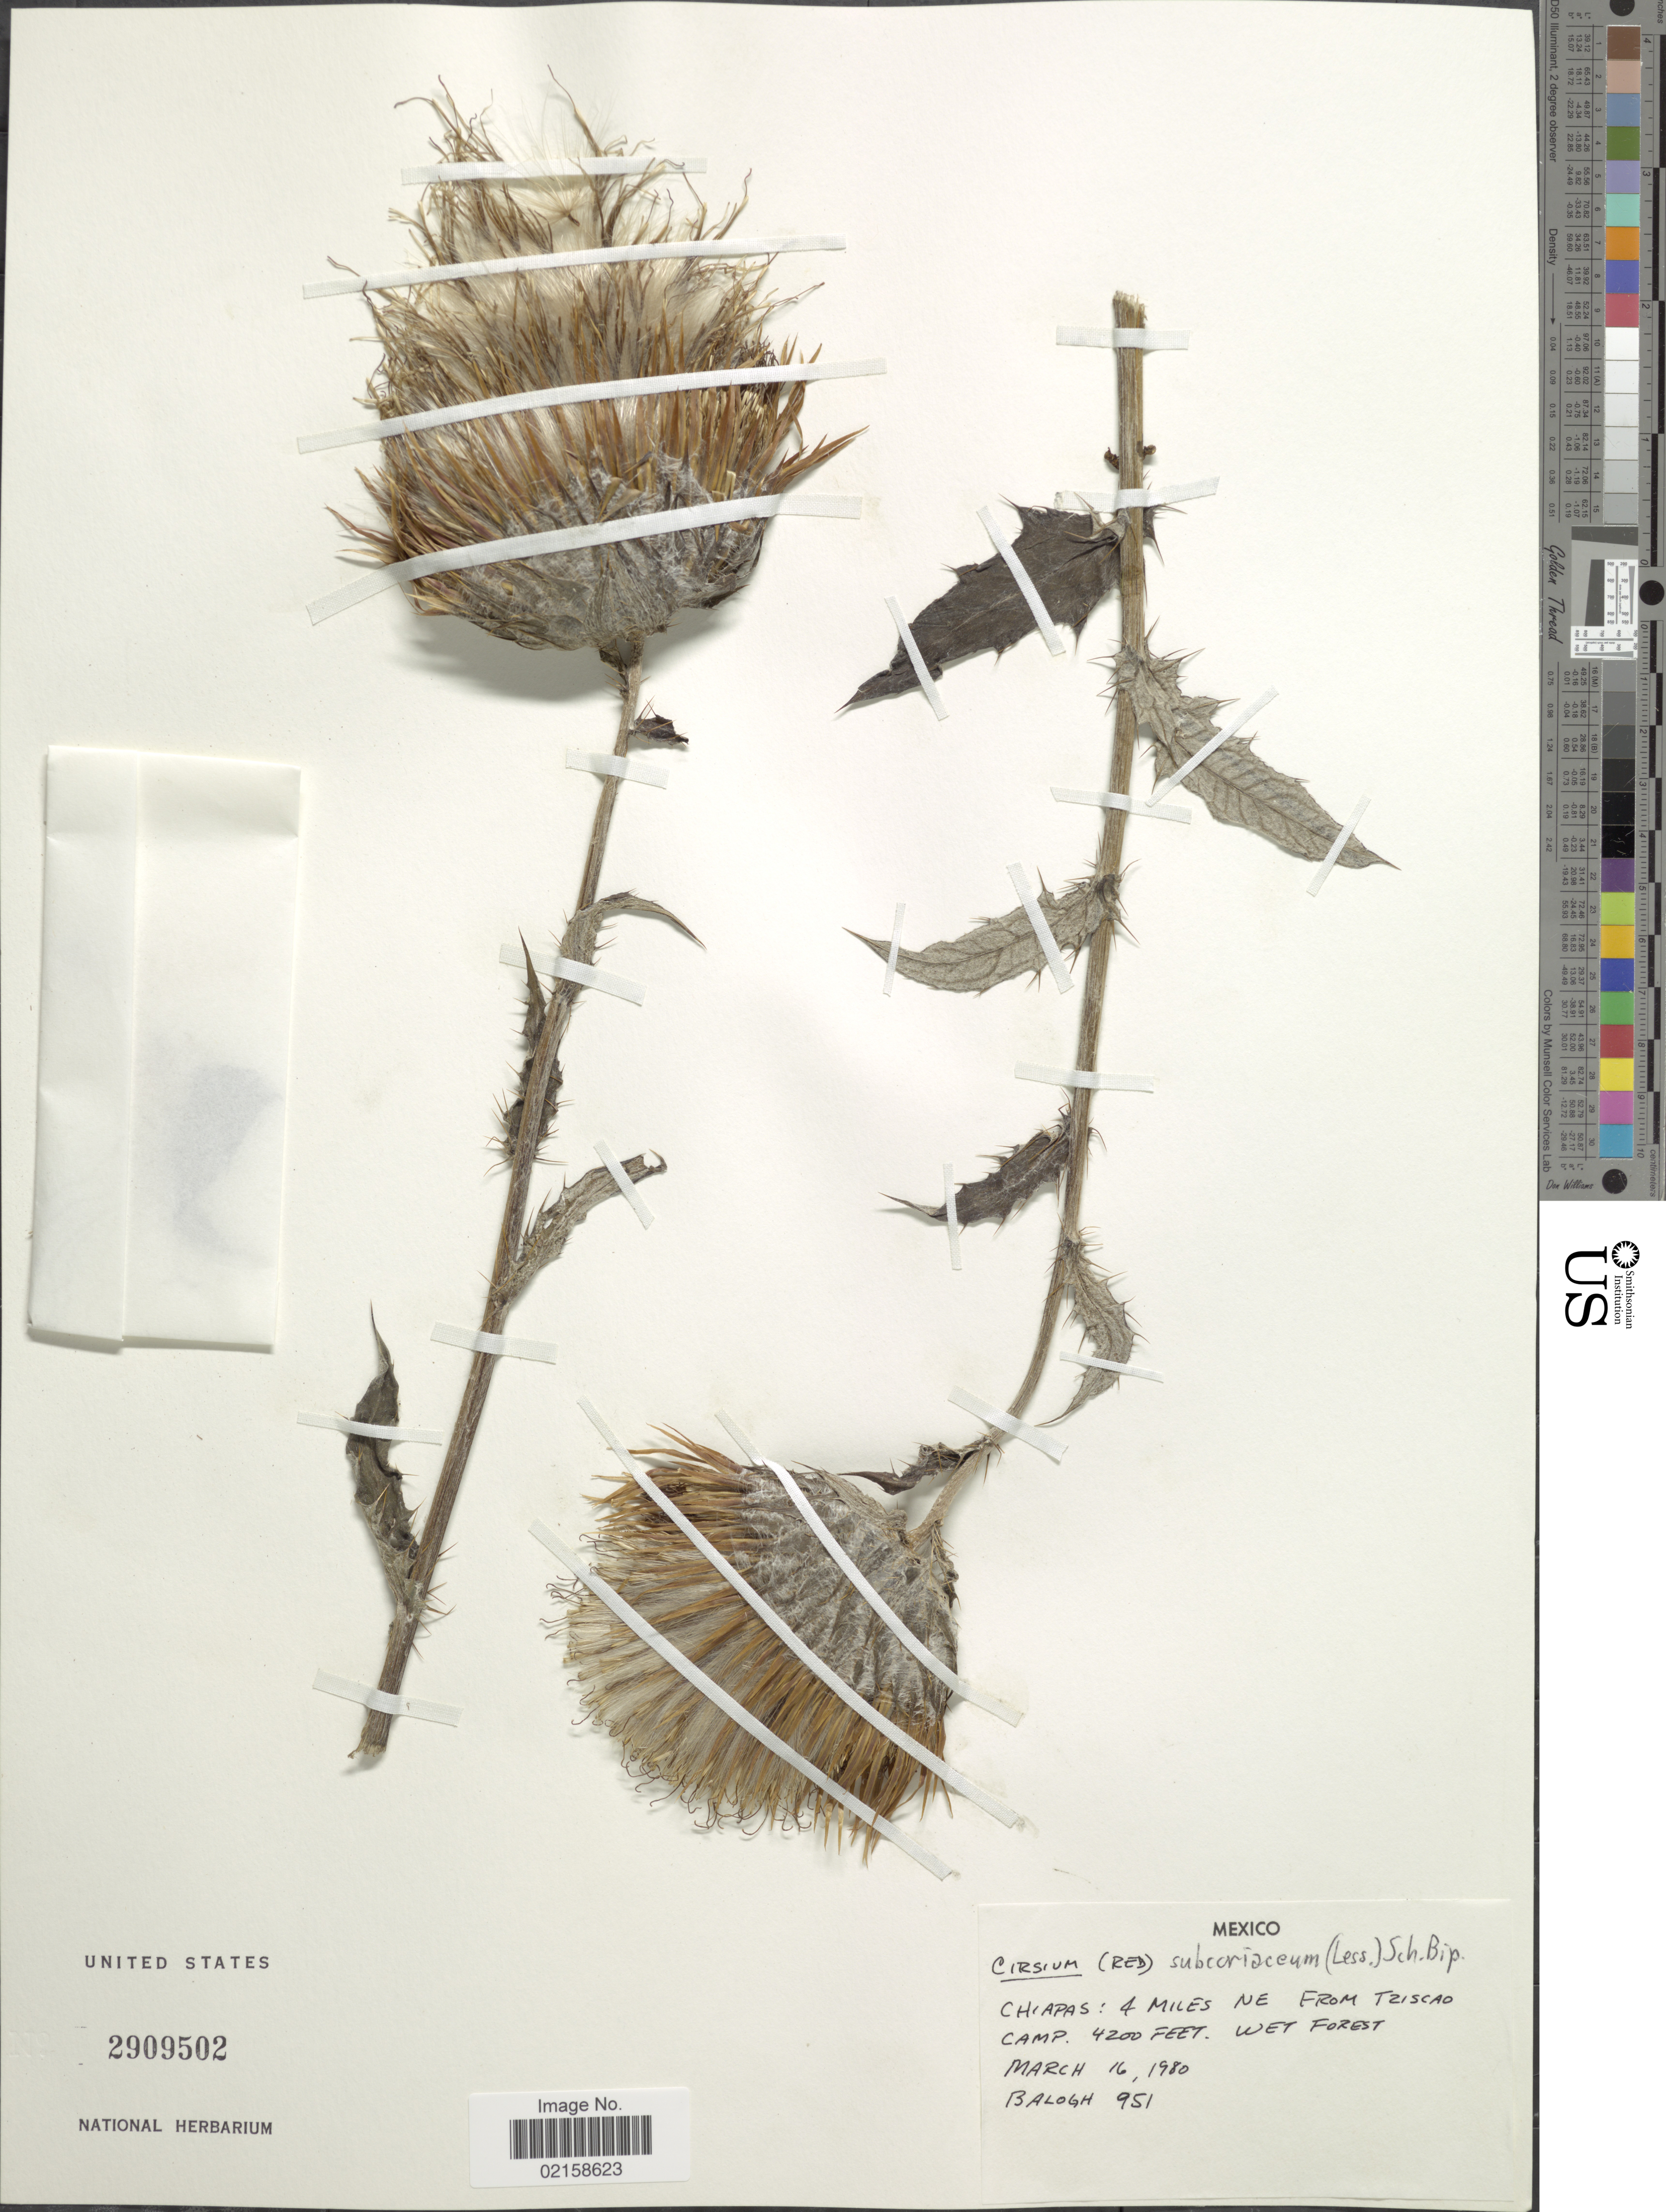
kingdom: Plantae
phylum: Tracheophyta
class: Magnoliopsida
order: Asterales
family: Asteraceae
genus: Cirsium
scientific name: Cirsium subcoriaceum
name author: (Less.) Sch. Bip.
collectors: -. Balogh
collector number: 951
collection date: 1980-03-16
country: Mexico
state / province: Chiapas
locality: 4 miles NE from Tziscao camp.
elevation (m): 1280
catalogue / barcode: US 2909502